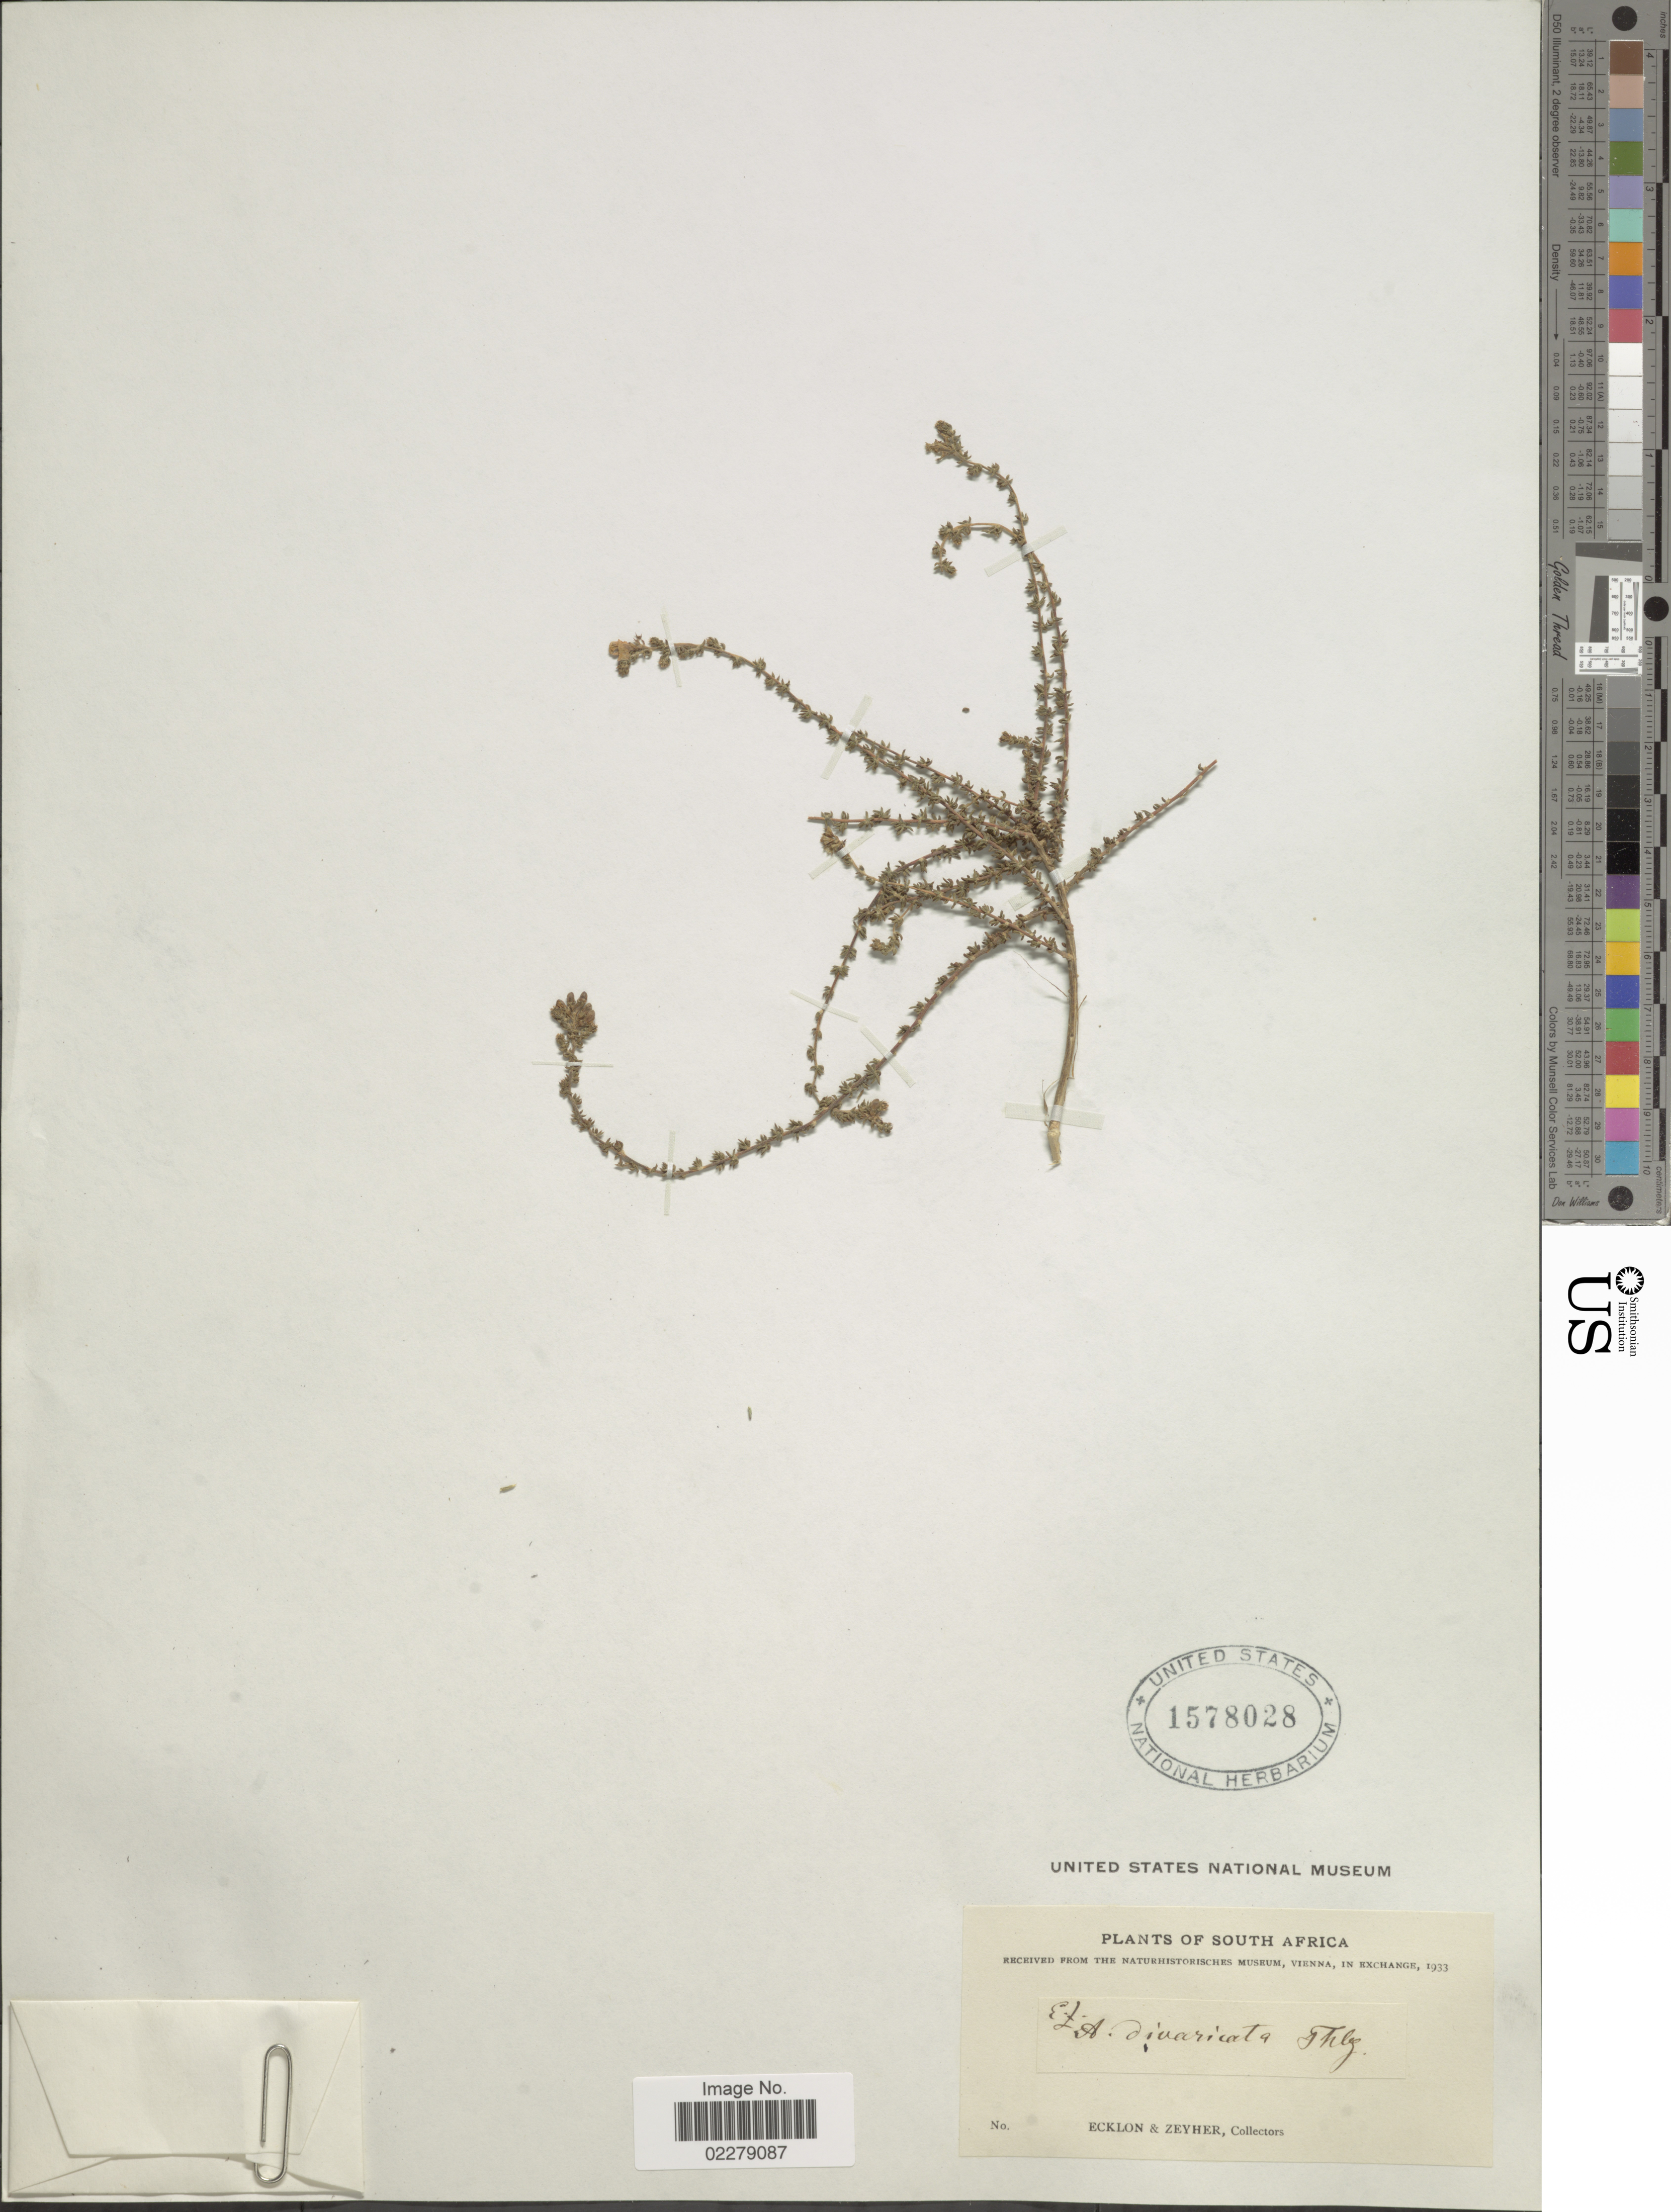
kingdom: Plantae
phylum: Tracheophyta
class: Magnoliopsida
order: Fabales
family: Fabaceae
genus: Aspalathus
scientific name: Aspalathus divaricata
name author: Thunb.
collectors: -. Ecklon & -. Zeyher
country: South Africa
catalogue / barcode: US 1578028